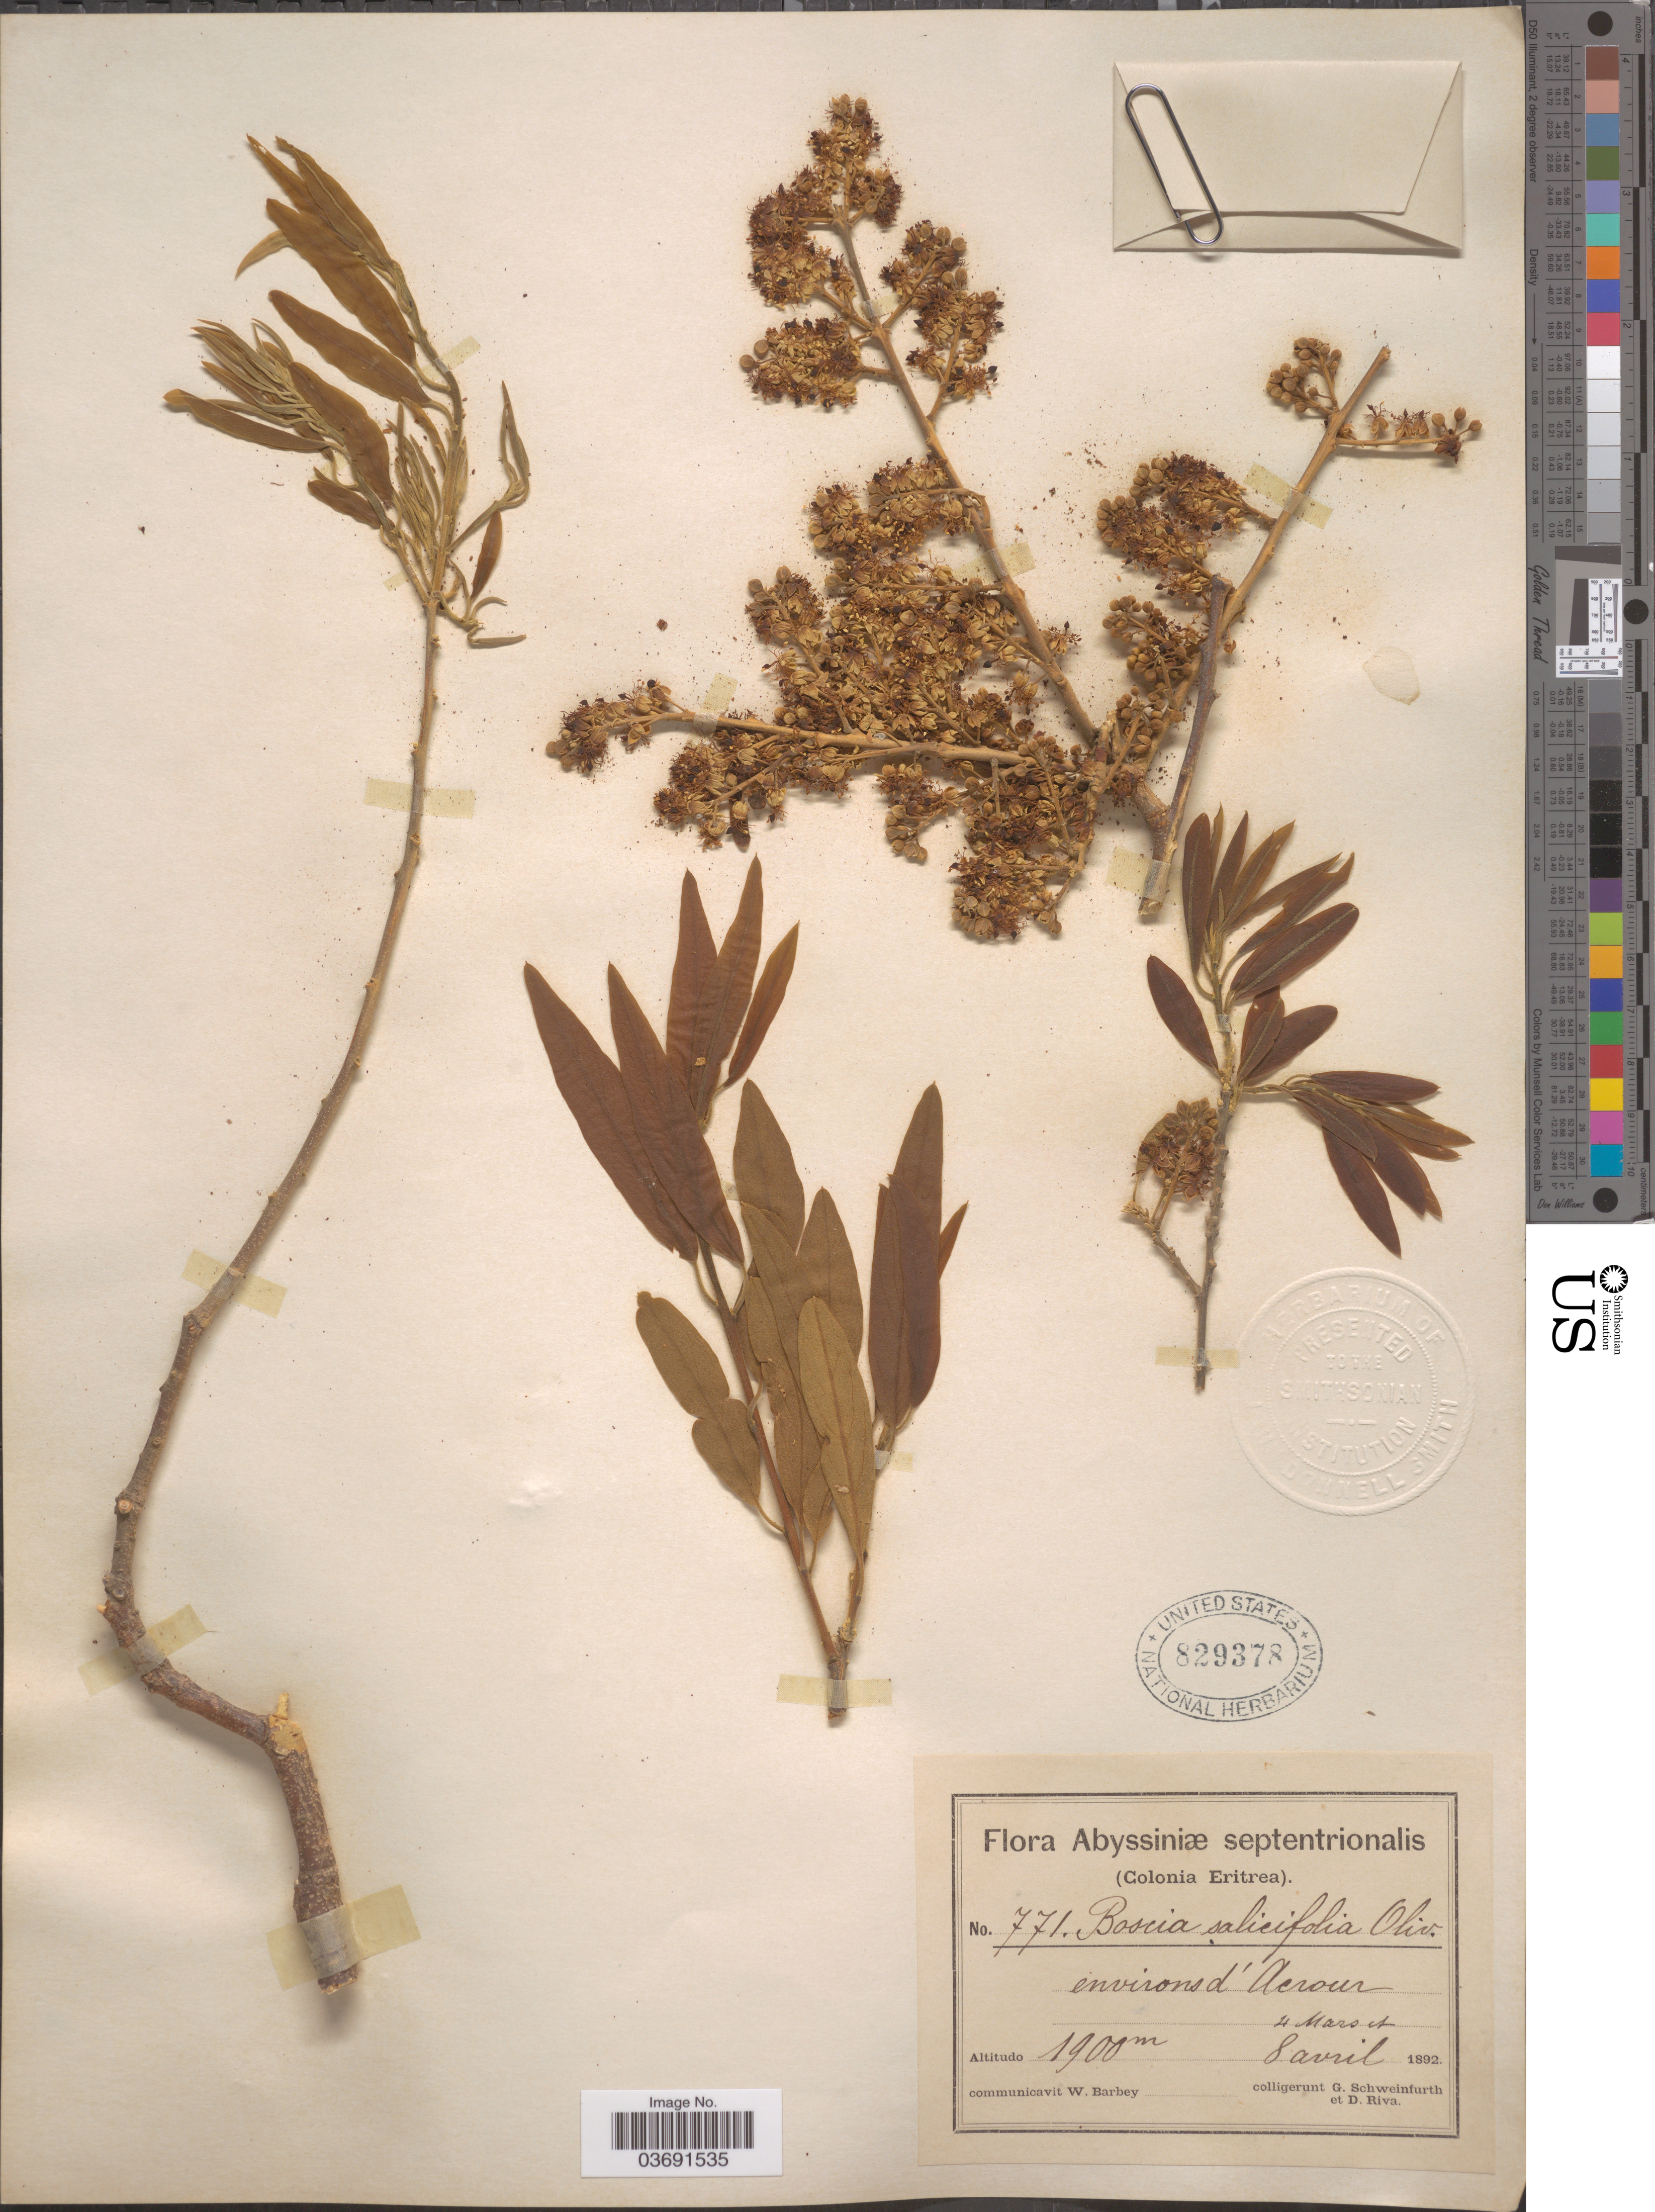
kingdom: Plantae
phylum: Tracheophyta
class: Magnoliopsida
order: Brassicales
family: Capparaceae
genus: Boscia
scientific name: Boscia salicifolia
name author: Oliv.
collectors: G. A. Schweinfurth (herbarium) & D. Riva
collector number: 771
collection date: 1892-03-04/1892-04-08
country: Ethiopia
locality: Abyssiniæ (Colonia Eritrea). Environs d'Acrour.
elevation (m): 1900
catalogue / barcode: US 829378